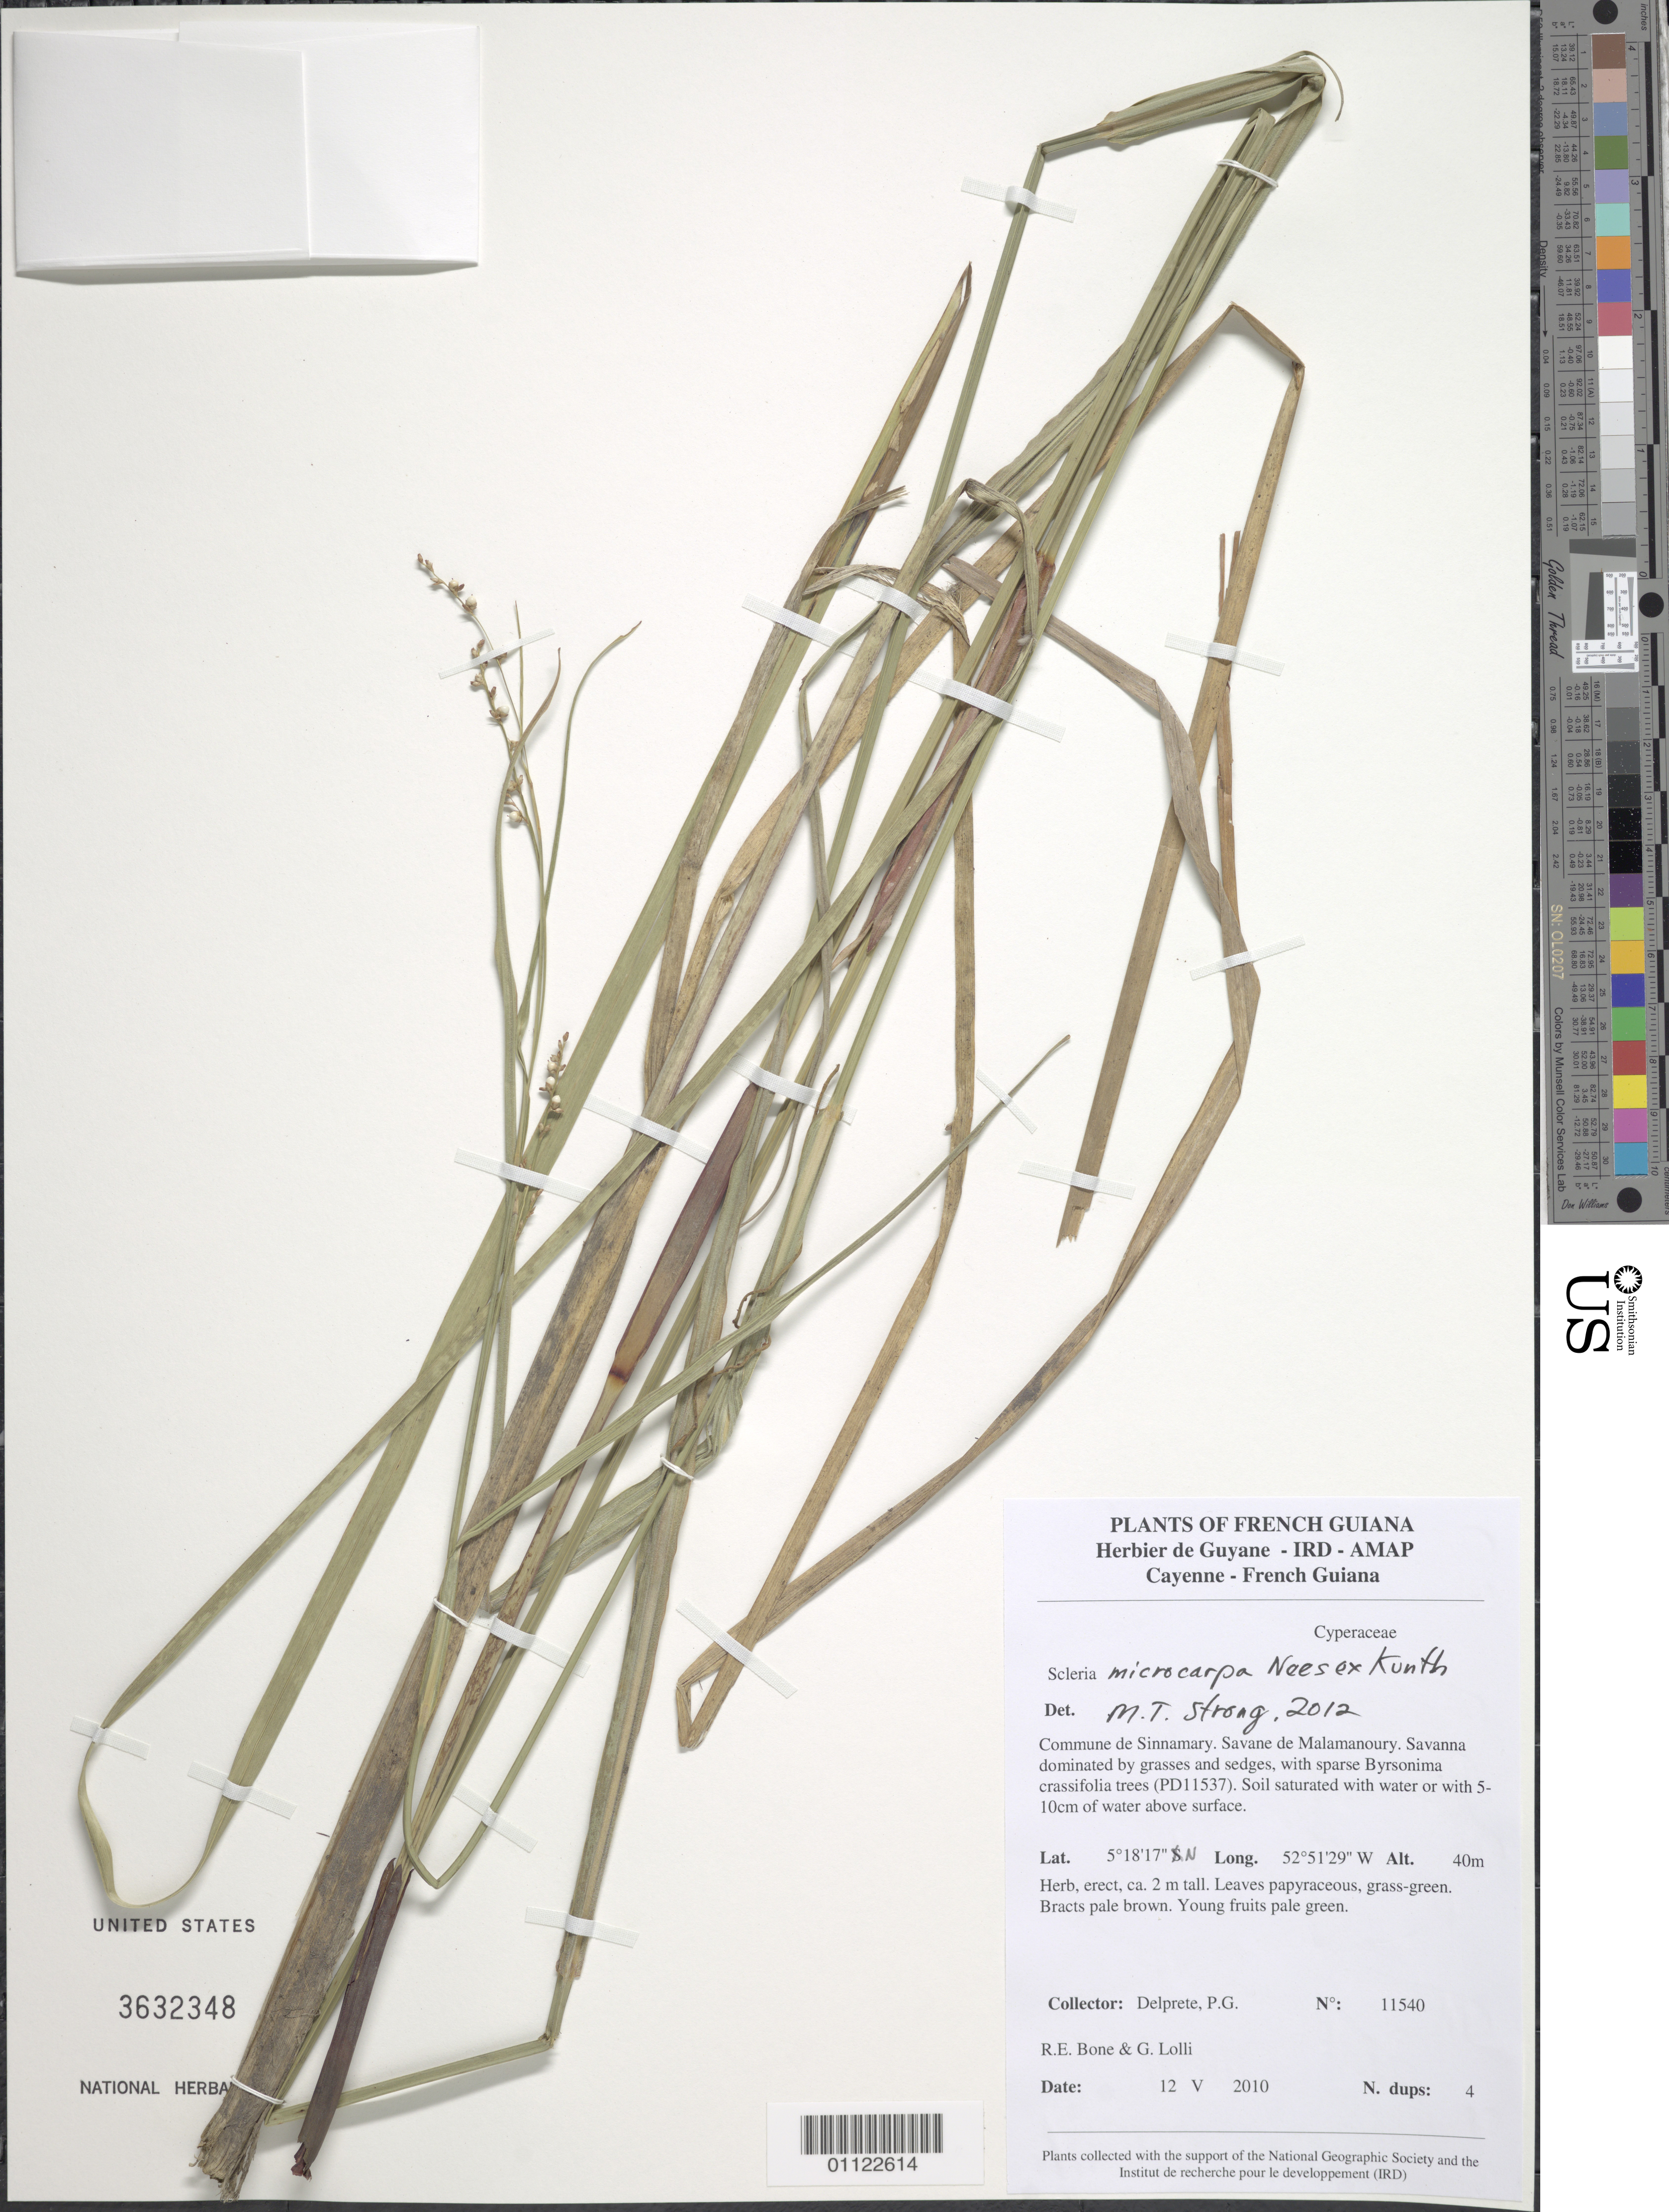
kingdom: Plantae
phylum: Tracheophyta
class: Liliopsida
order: Poales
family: Cyperaceae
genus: Scleria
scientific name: Scleria microcarpa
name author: Nees ex Kunth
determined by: Strong, M. T., (US), Smithsonian Institution - National Museum of Natural History (UNITED STATES)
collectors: P. G. Delprete, R. Bone & G. Lolli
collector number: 11540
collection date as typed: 12-May-10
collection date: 1910-05-12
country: French Guiana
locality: Commune de Sinnamary. Savane de Malamanoury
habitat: Savanna dom by grasses and sedges, with sparse Byronima crassifolia trees (PD 11537). Soil saturated with water or with 5-10cm of water above surface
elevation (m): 40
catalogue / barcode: US 3632348